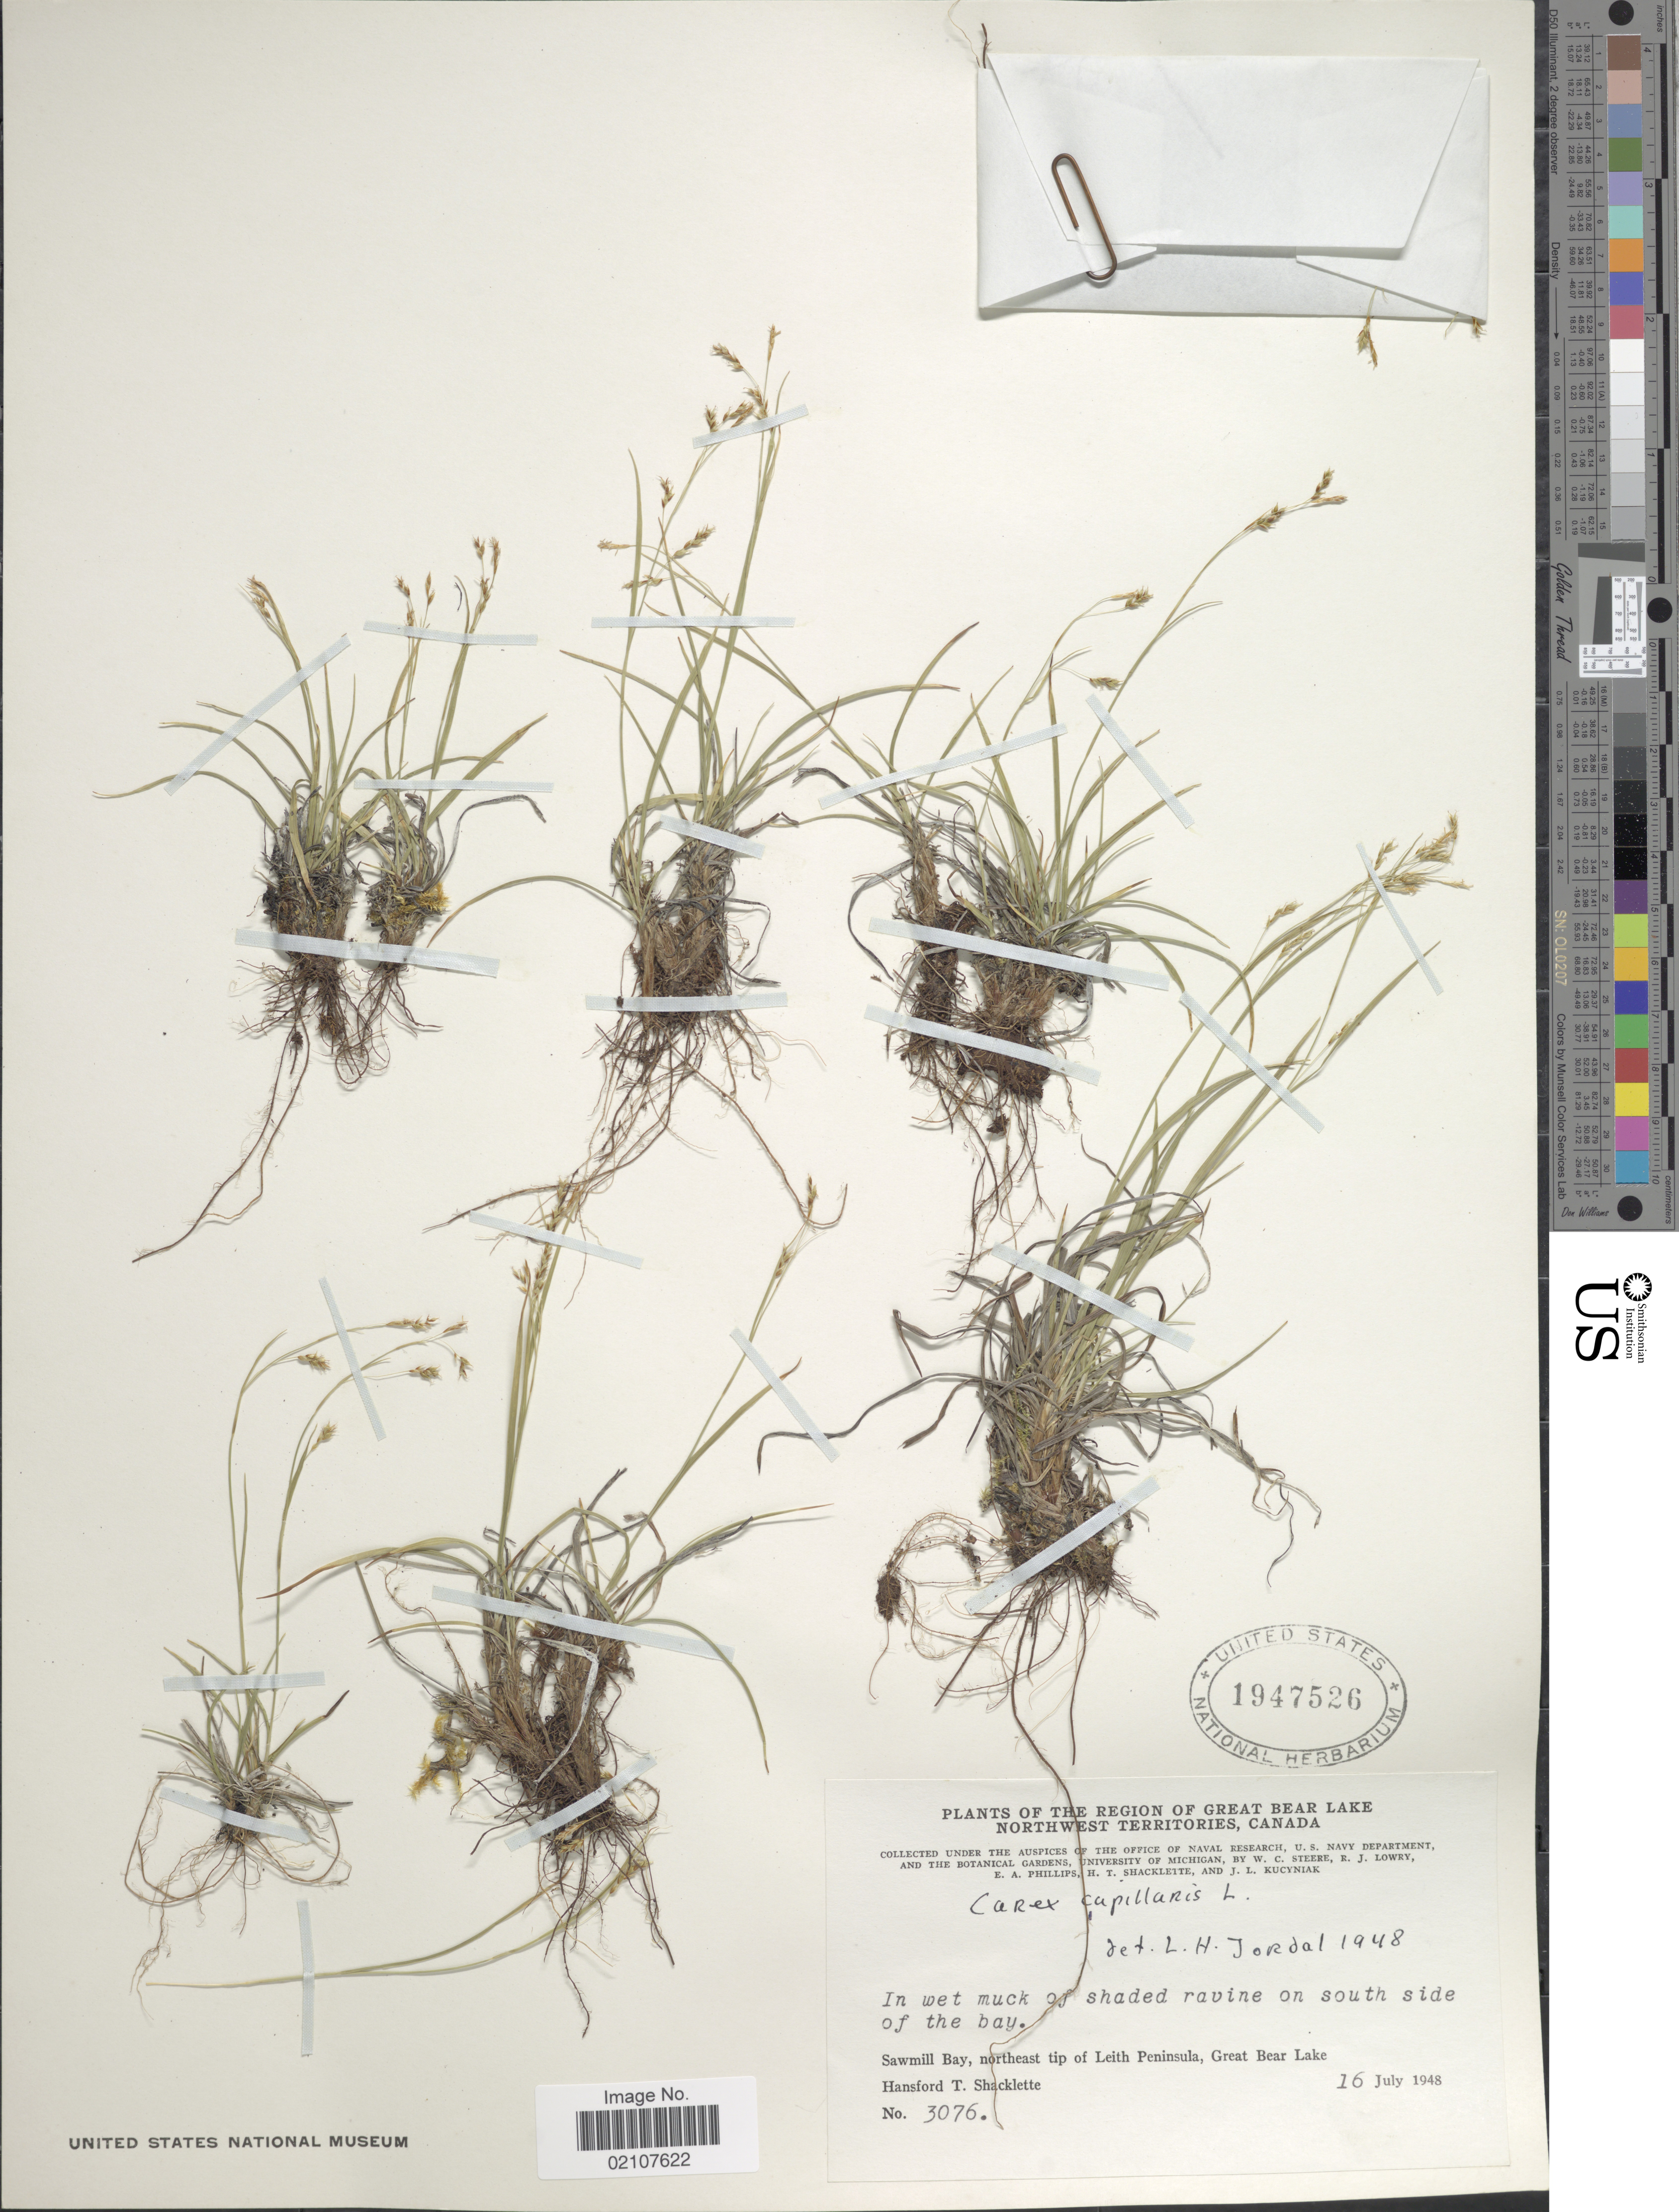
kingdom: Plantae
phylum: Tracheophyta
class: Liliopsida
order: Poales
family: Cyperaceae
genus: Carex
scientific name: Carex capillaris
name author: L.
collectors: H. Shacklette, W. C. Steere, R. Lowry, E. Phillips & et al.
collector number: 3076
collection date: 1948-07-16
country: Canada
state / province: Northwest Territories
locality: Northwest Territories, Canada. Sawmill bay, northeast tip of Leith Peninsula, Great Bear Lake. In wet muck of shade ravine on south side of the Bay.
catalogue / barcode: US 1947526